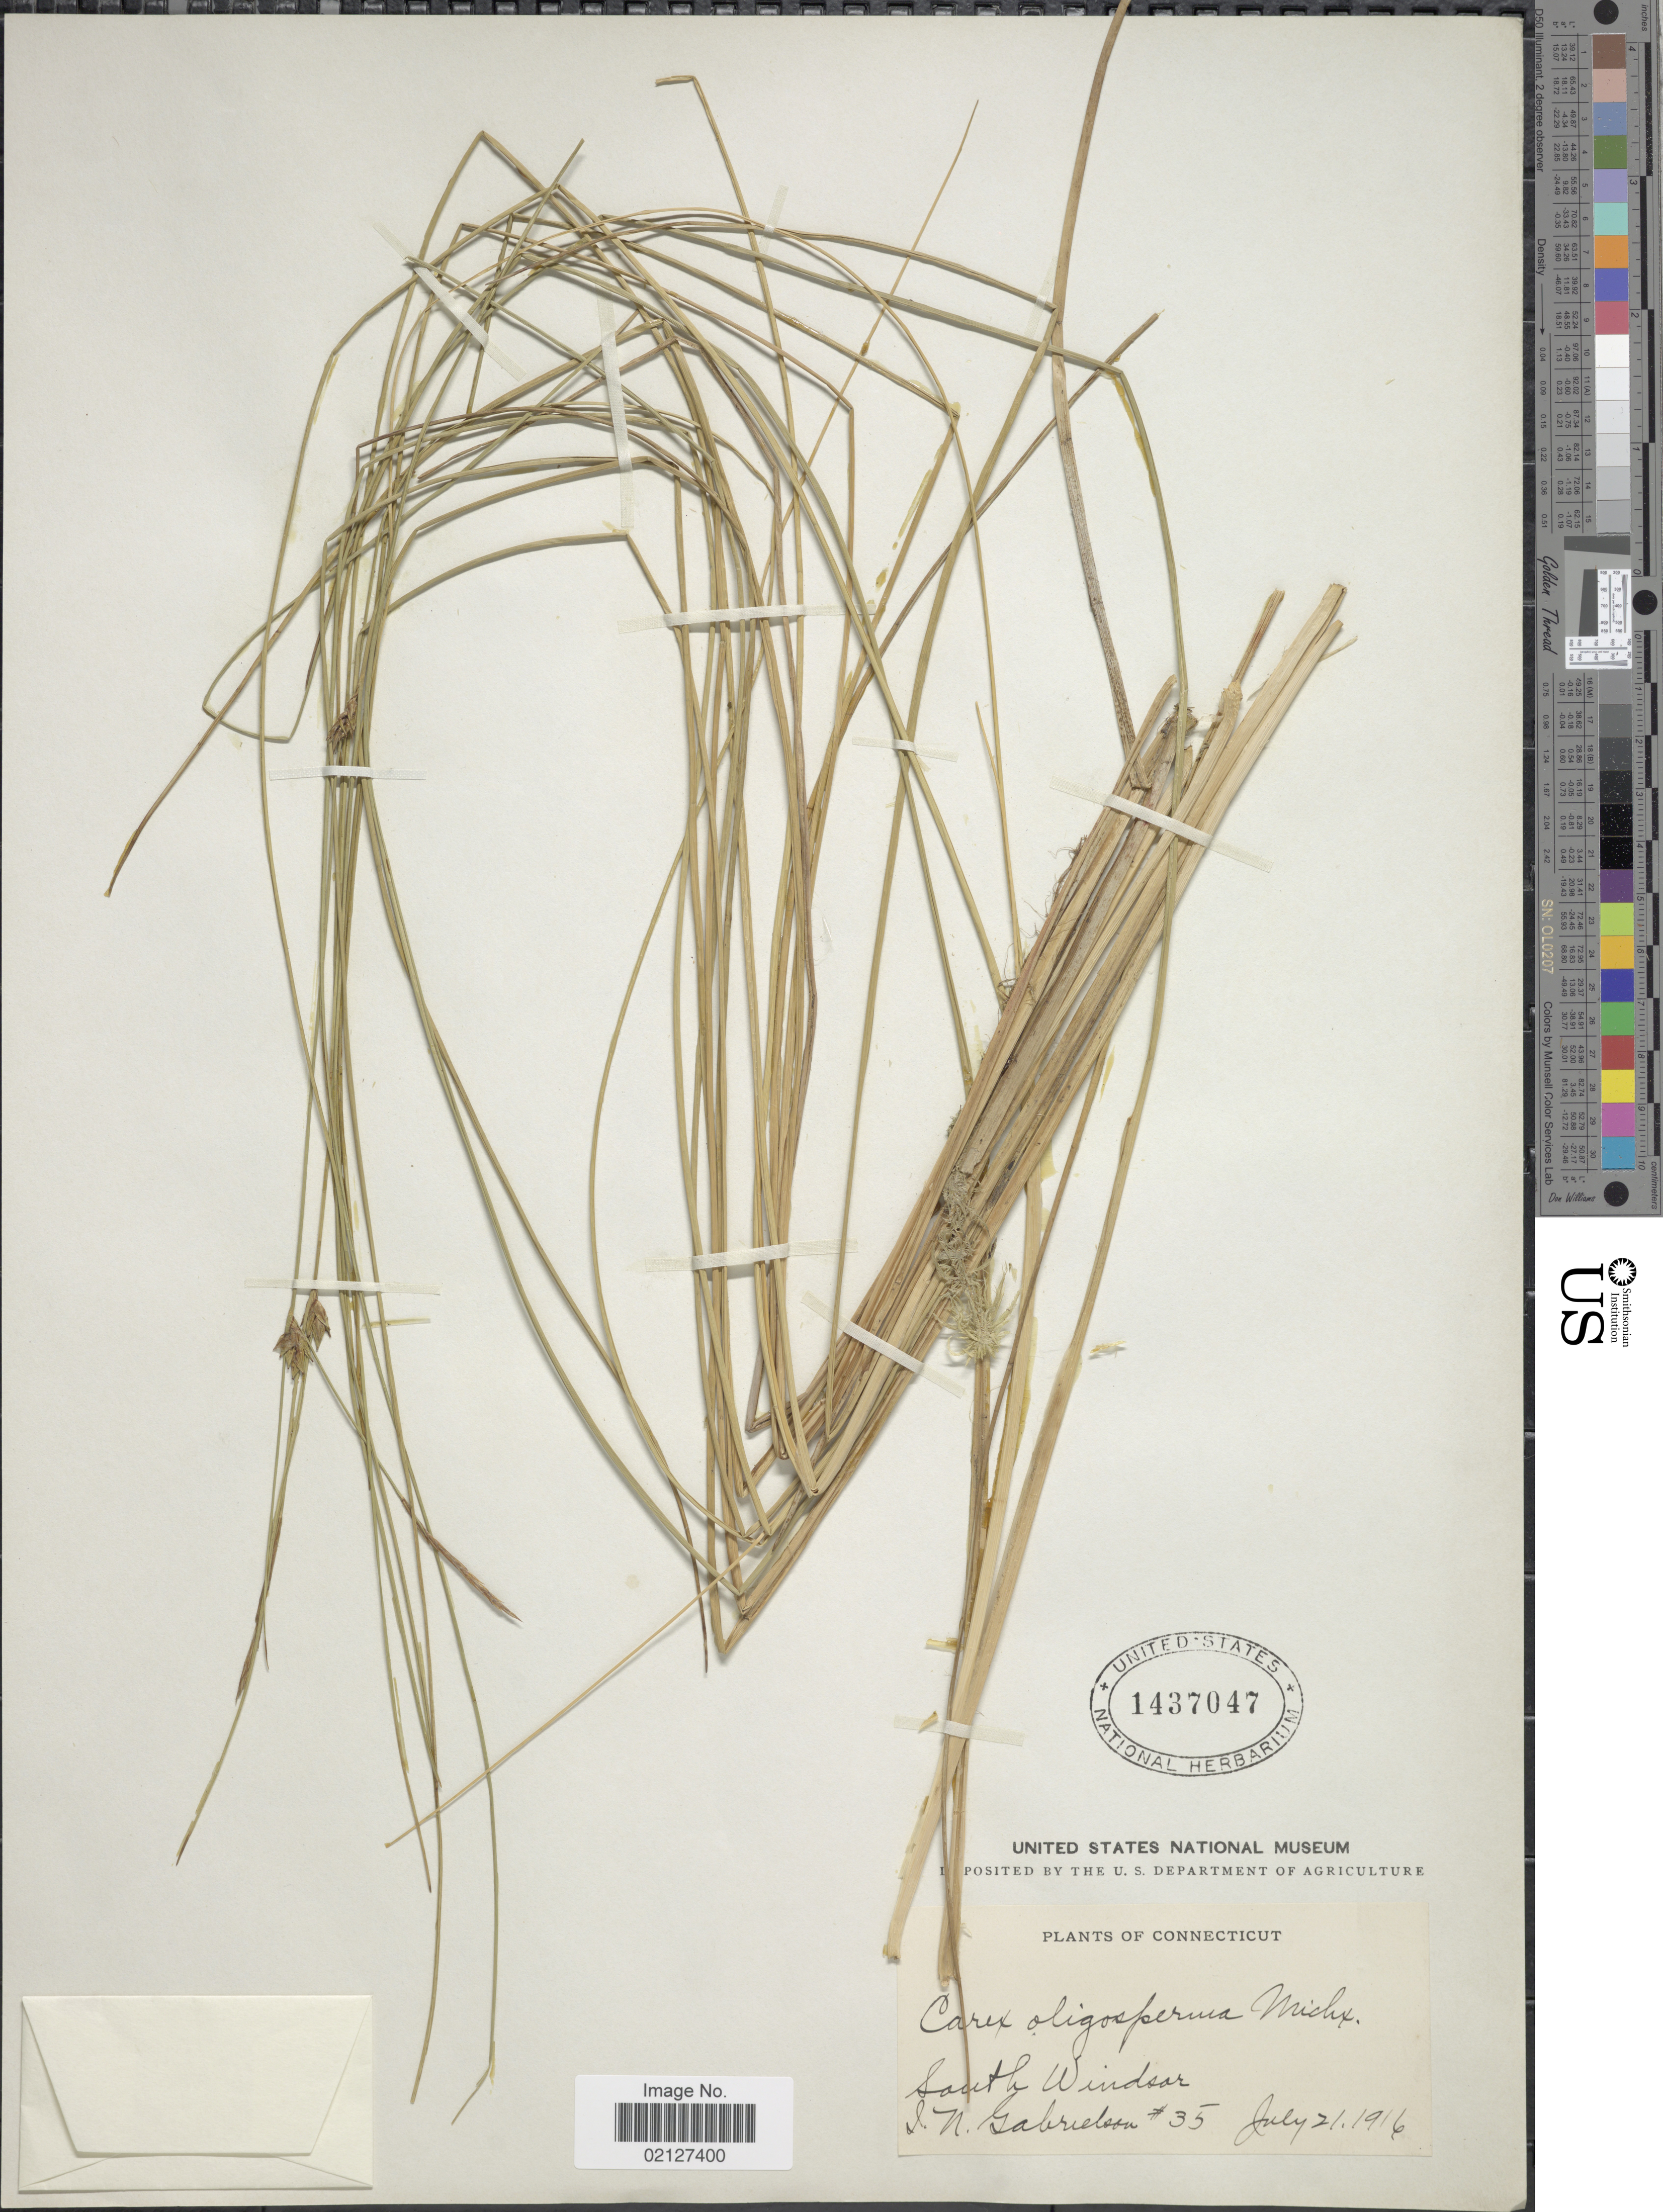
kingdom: Plantae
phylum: Tracheophyta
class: Liliopsida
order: Poales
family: Cyperaceae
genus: Carex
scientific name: Carex oligosperma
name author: Michx.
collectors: I. Gabrielson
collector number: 35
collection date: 1916-07-21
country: United States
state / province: Connecticut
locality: South Windsor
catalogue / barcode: US 1437047